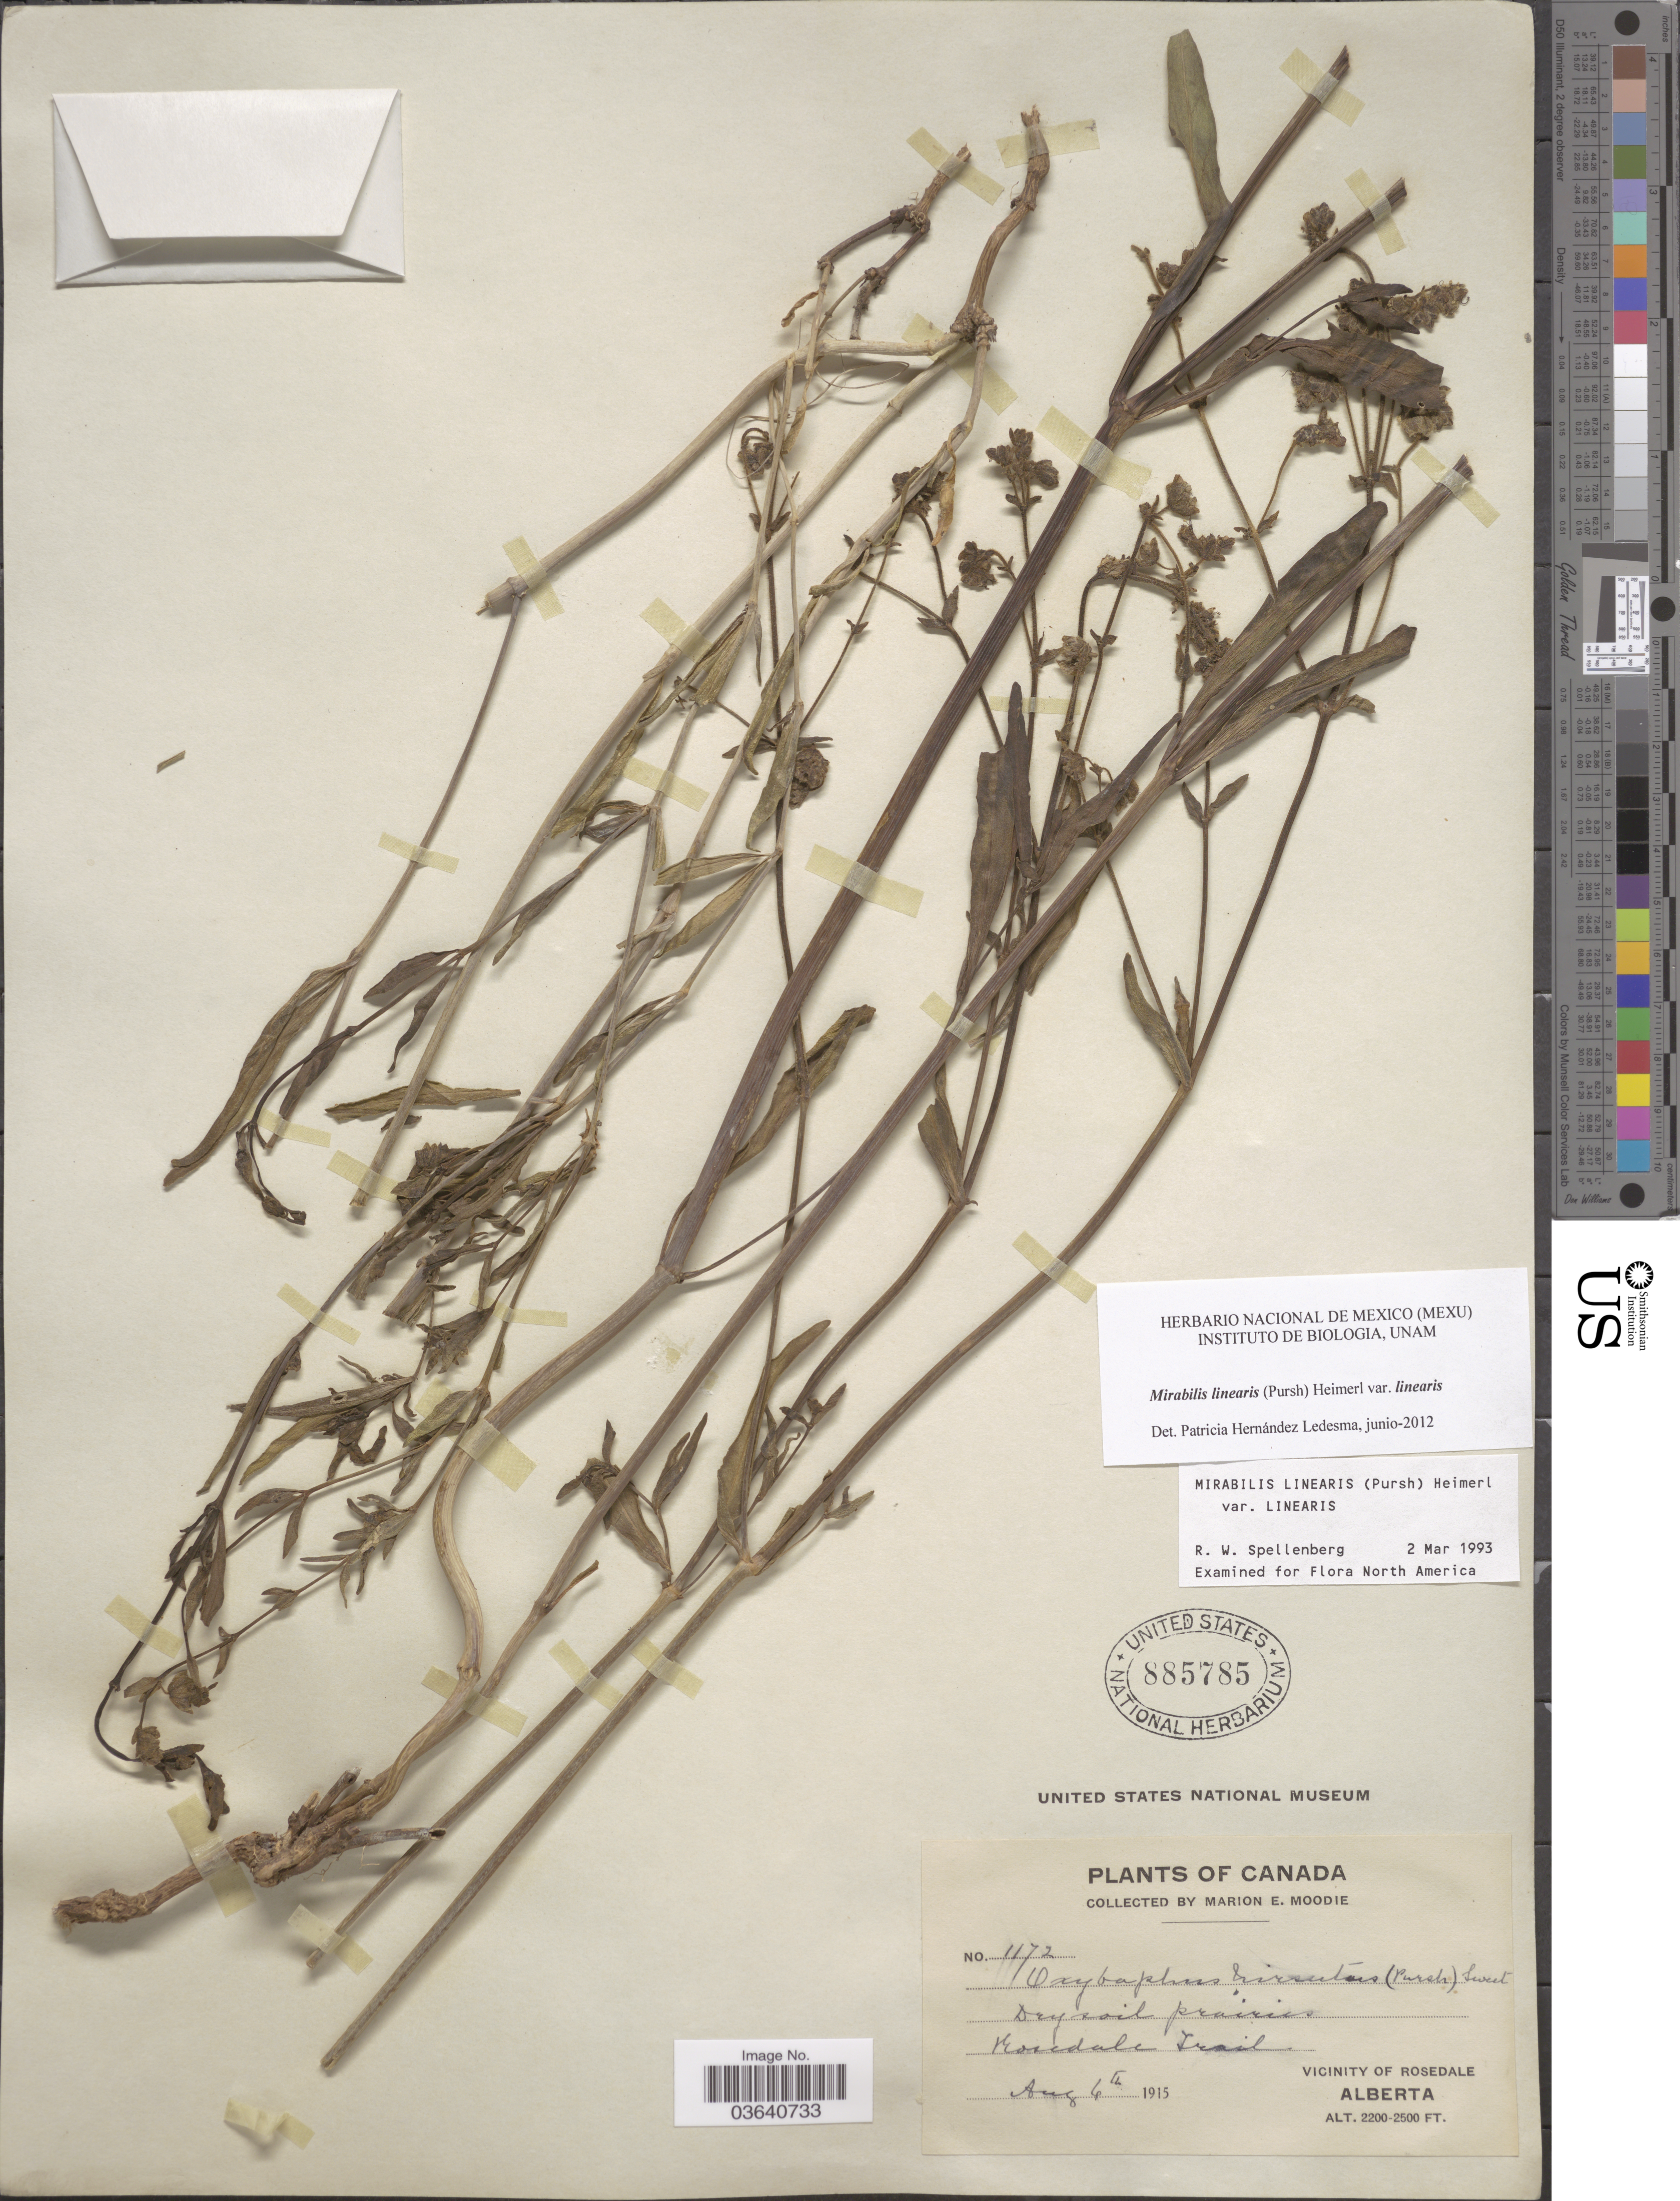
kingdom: Plantae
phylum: Tracheophyta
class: Magnoliopsida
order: Caryophyllales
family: Nyctaginaceae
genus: Mirabilis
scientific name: Mirabilis linearis var. linearis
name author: (Pursh) Heimerl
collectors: M. E. Moodie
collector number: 1172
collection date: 1915-08-04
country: Canada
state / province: Alberta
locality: Rosedale Trail. Vicinity of Rosedale.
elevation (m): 671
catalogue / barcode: US 885785